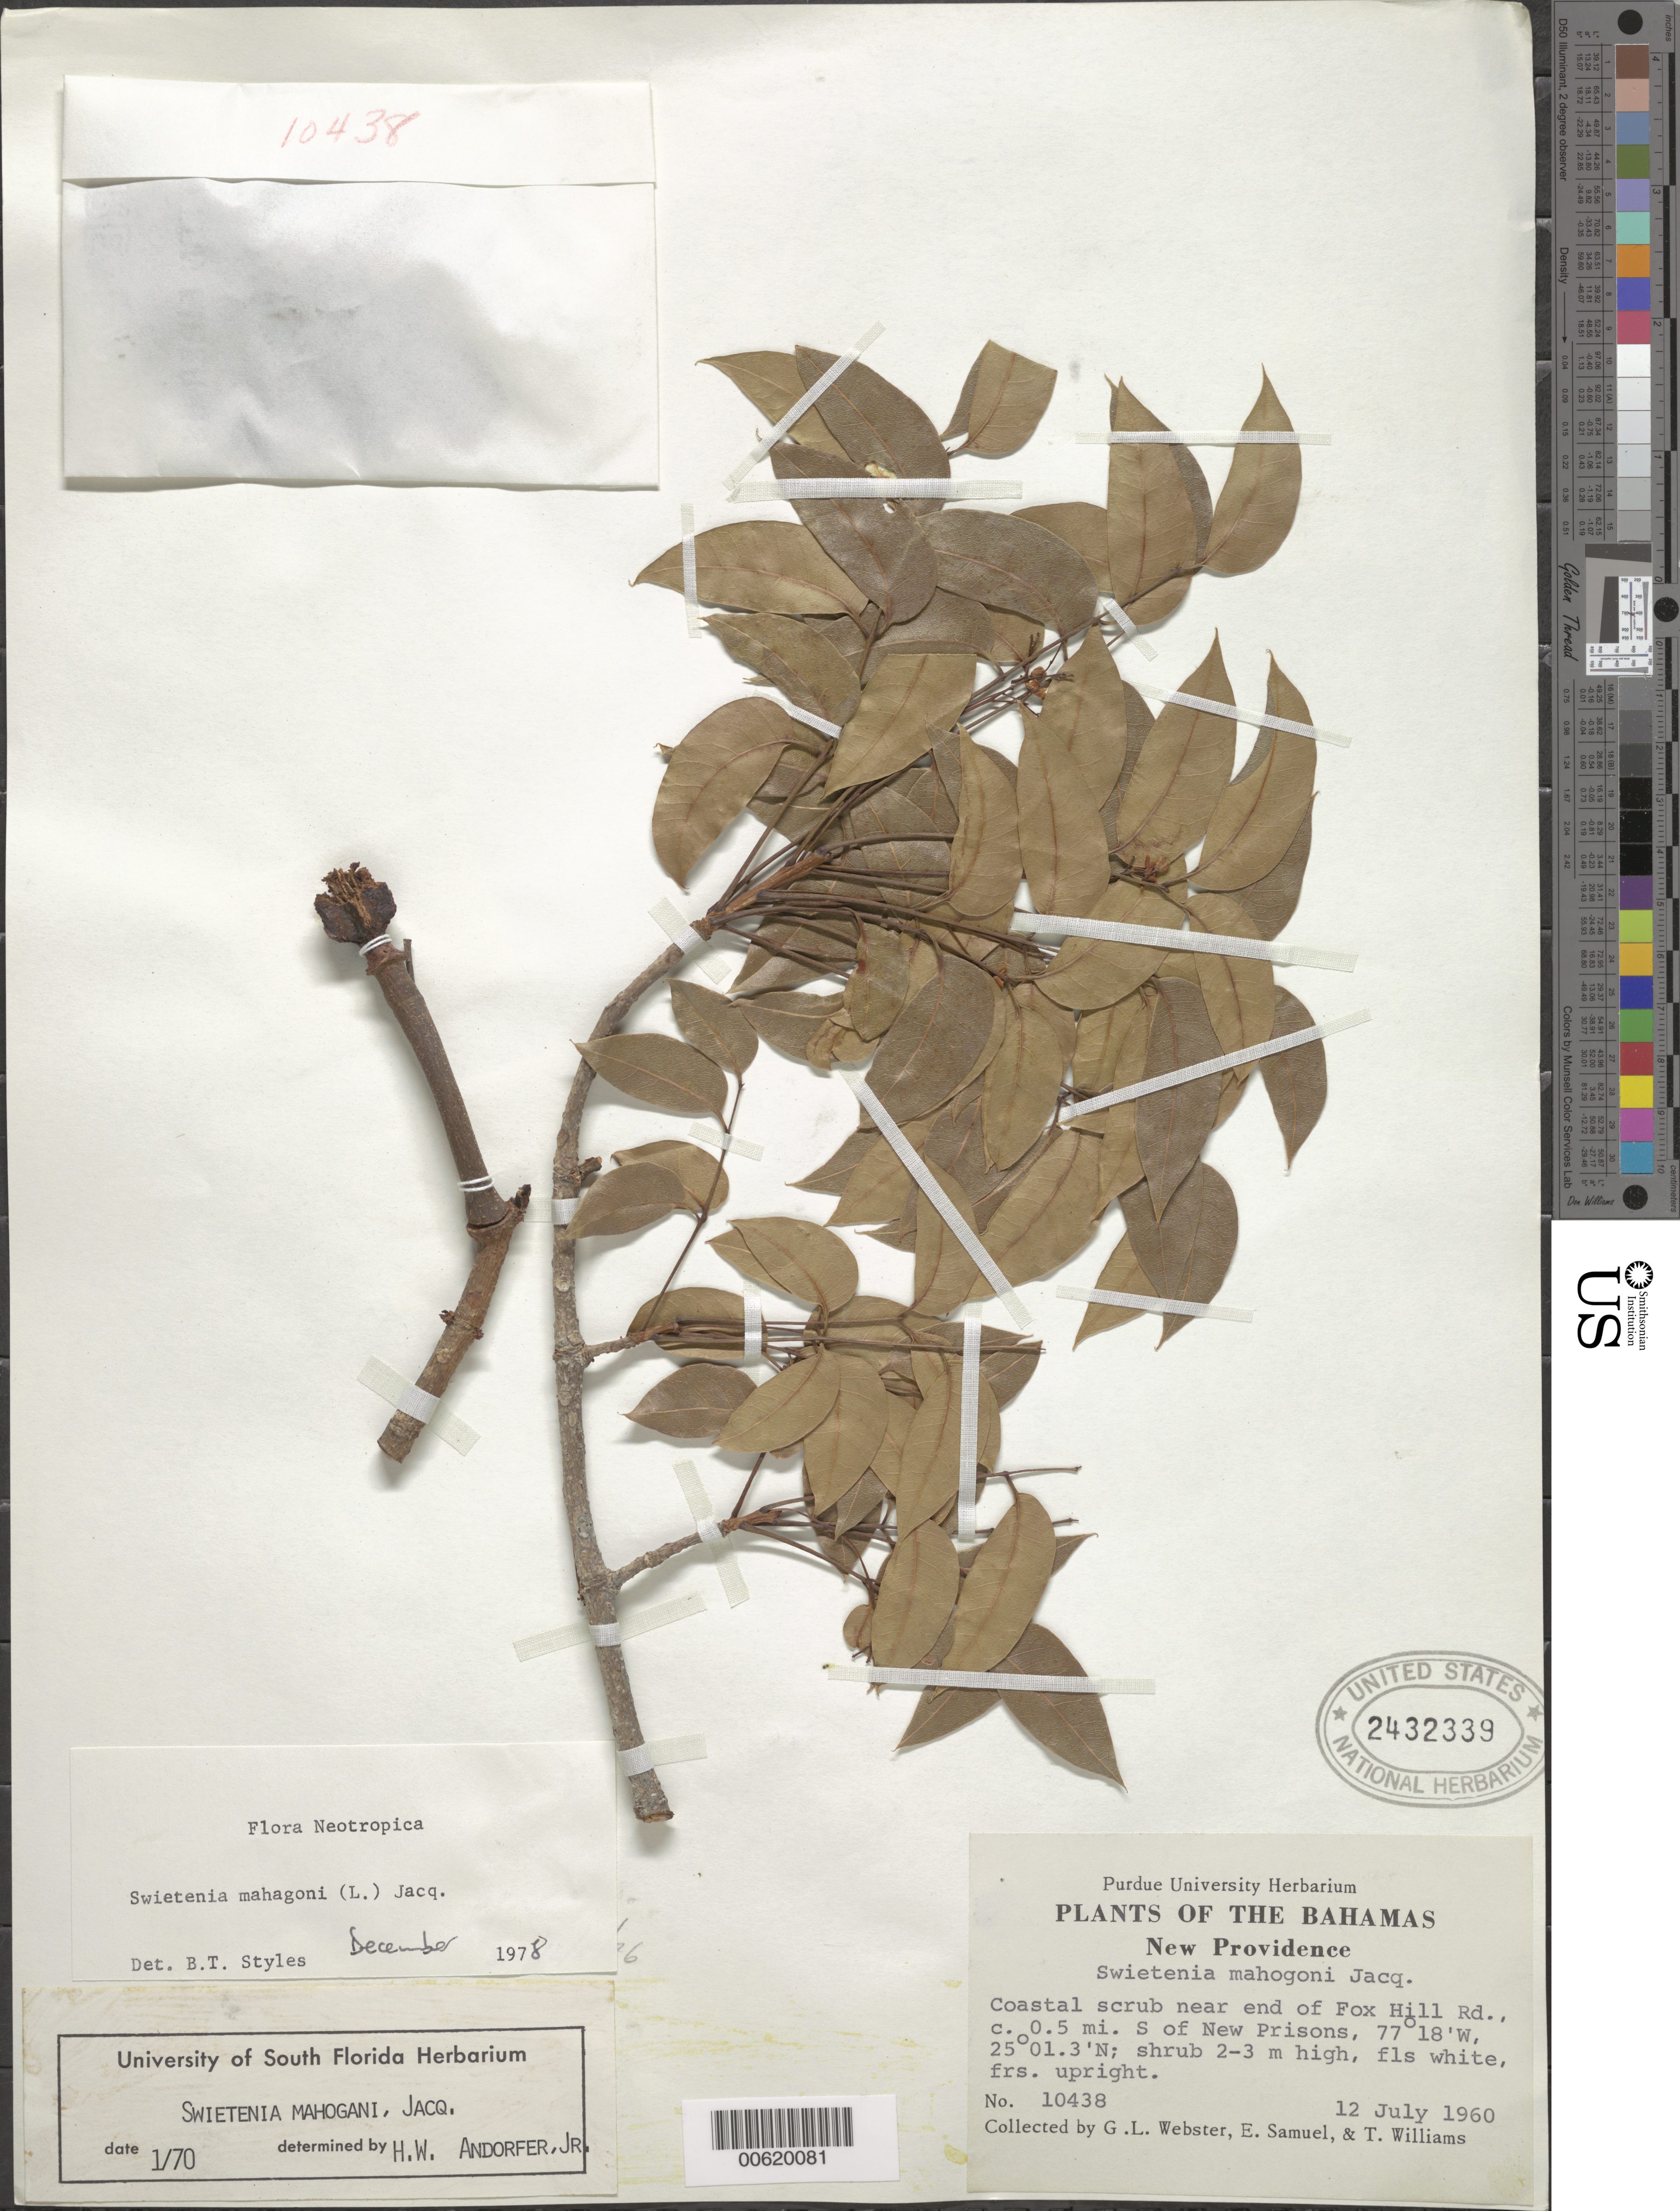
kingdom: Plantae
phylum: Tracheophyta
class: Magnoliopsida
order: Sapindales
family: Meliaceae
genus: Swietenia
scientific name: Swietenia mahagoni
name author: (L.) Jacq.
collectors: G. L. Webster, E. Samuel & T. Williams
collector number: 10438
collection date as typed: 12 Jul 1960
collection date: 1960-07-12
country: Bahamas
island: New Providence Island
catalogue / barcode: US 2432339